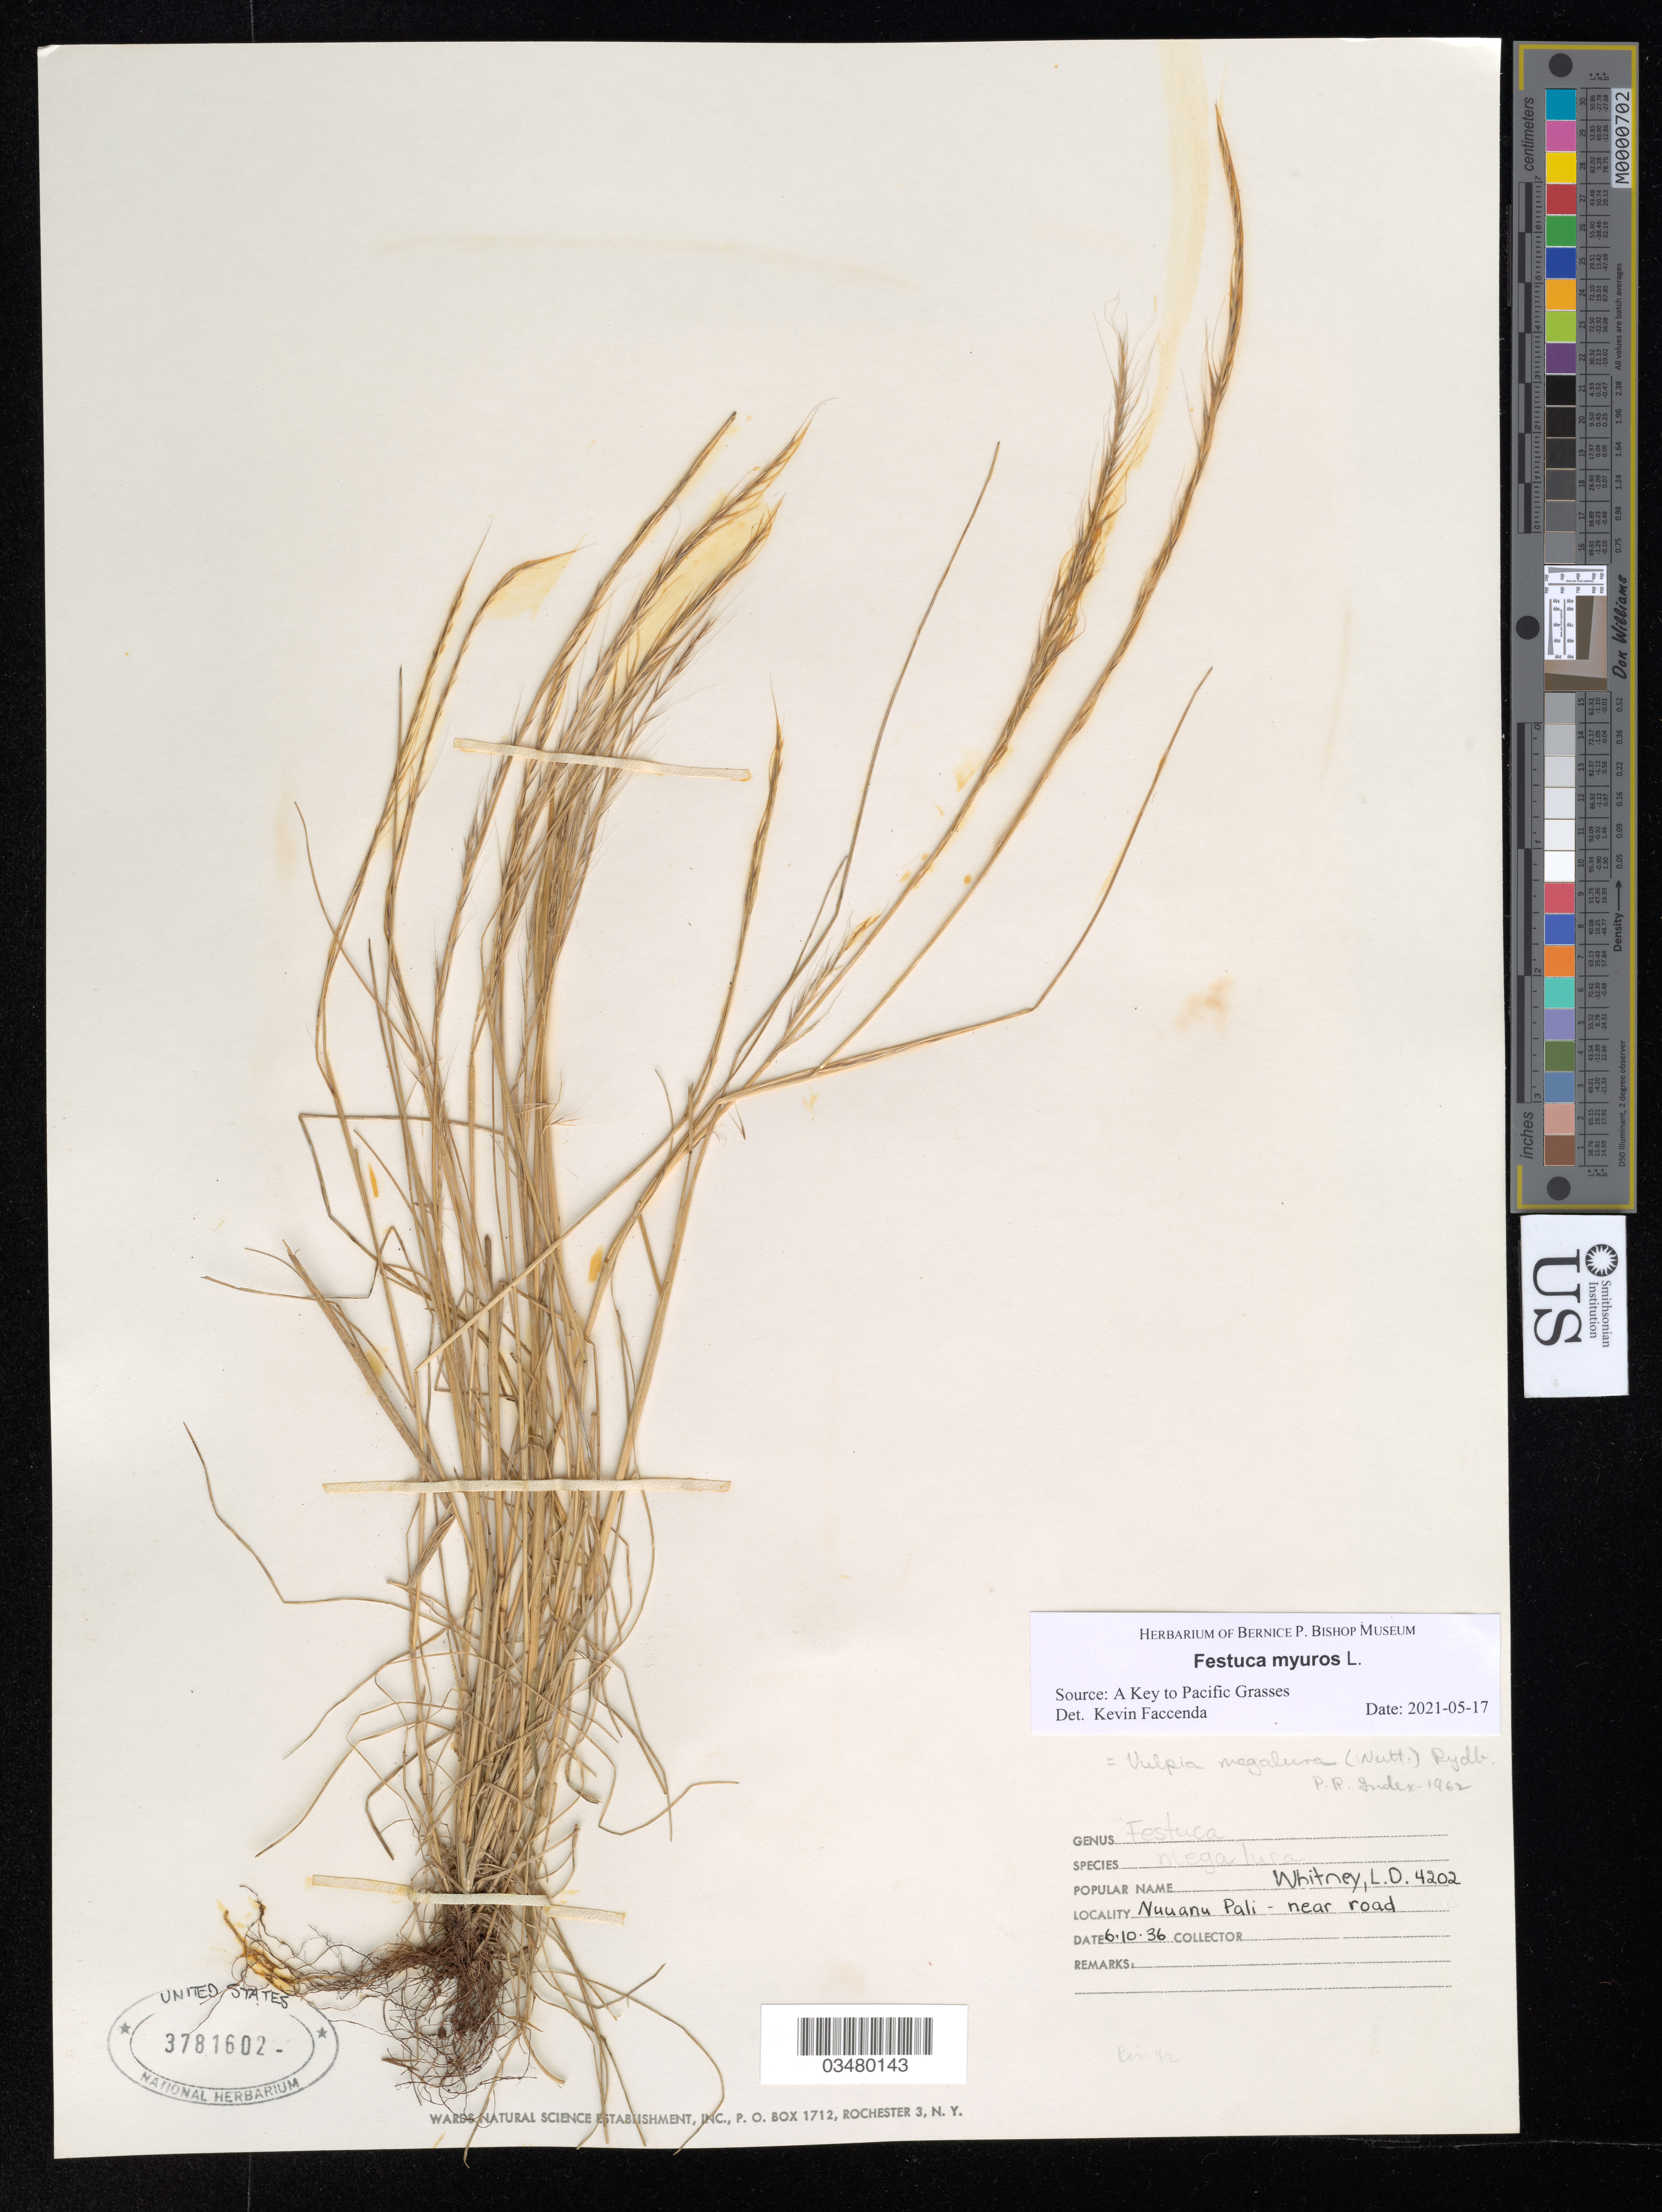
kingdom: Plantae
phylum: Tracheophyta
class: Liliopsida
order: Poales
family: Poaceae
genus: Festuca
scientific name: Festuca myuros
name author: L.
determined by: Faccenda, K.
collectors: L. Whitney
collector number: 4202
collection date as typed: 6-10-36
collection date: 1936-06-10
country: United States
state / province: Hawaii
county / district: Honolulu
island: Oahu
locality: Nuuanu Pali, top near road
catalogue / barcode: US 3781602